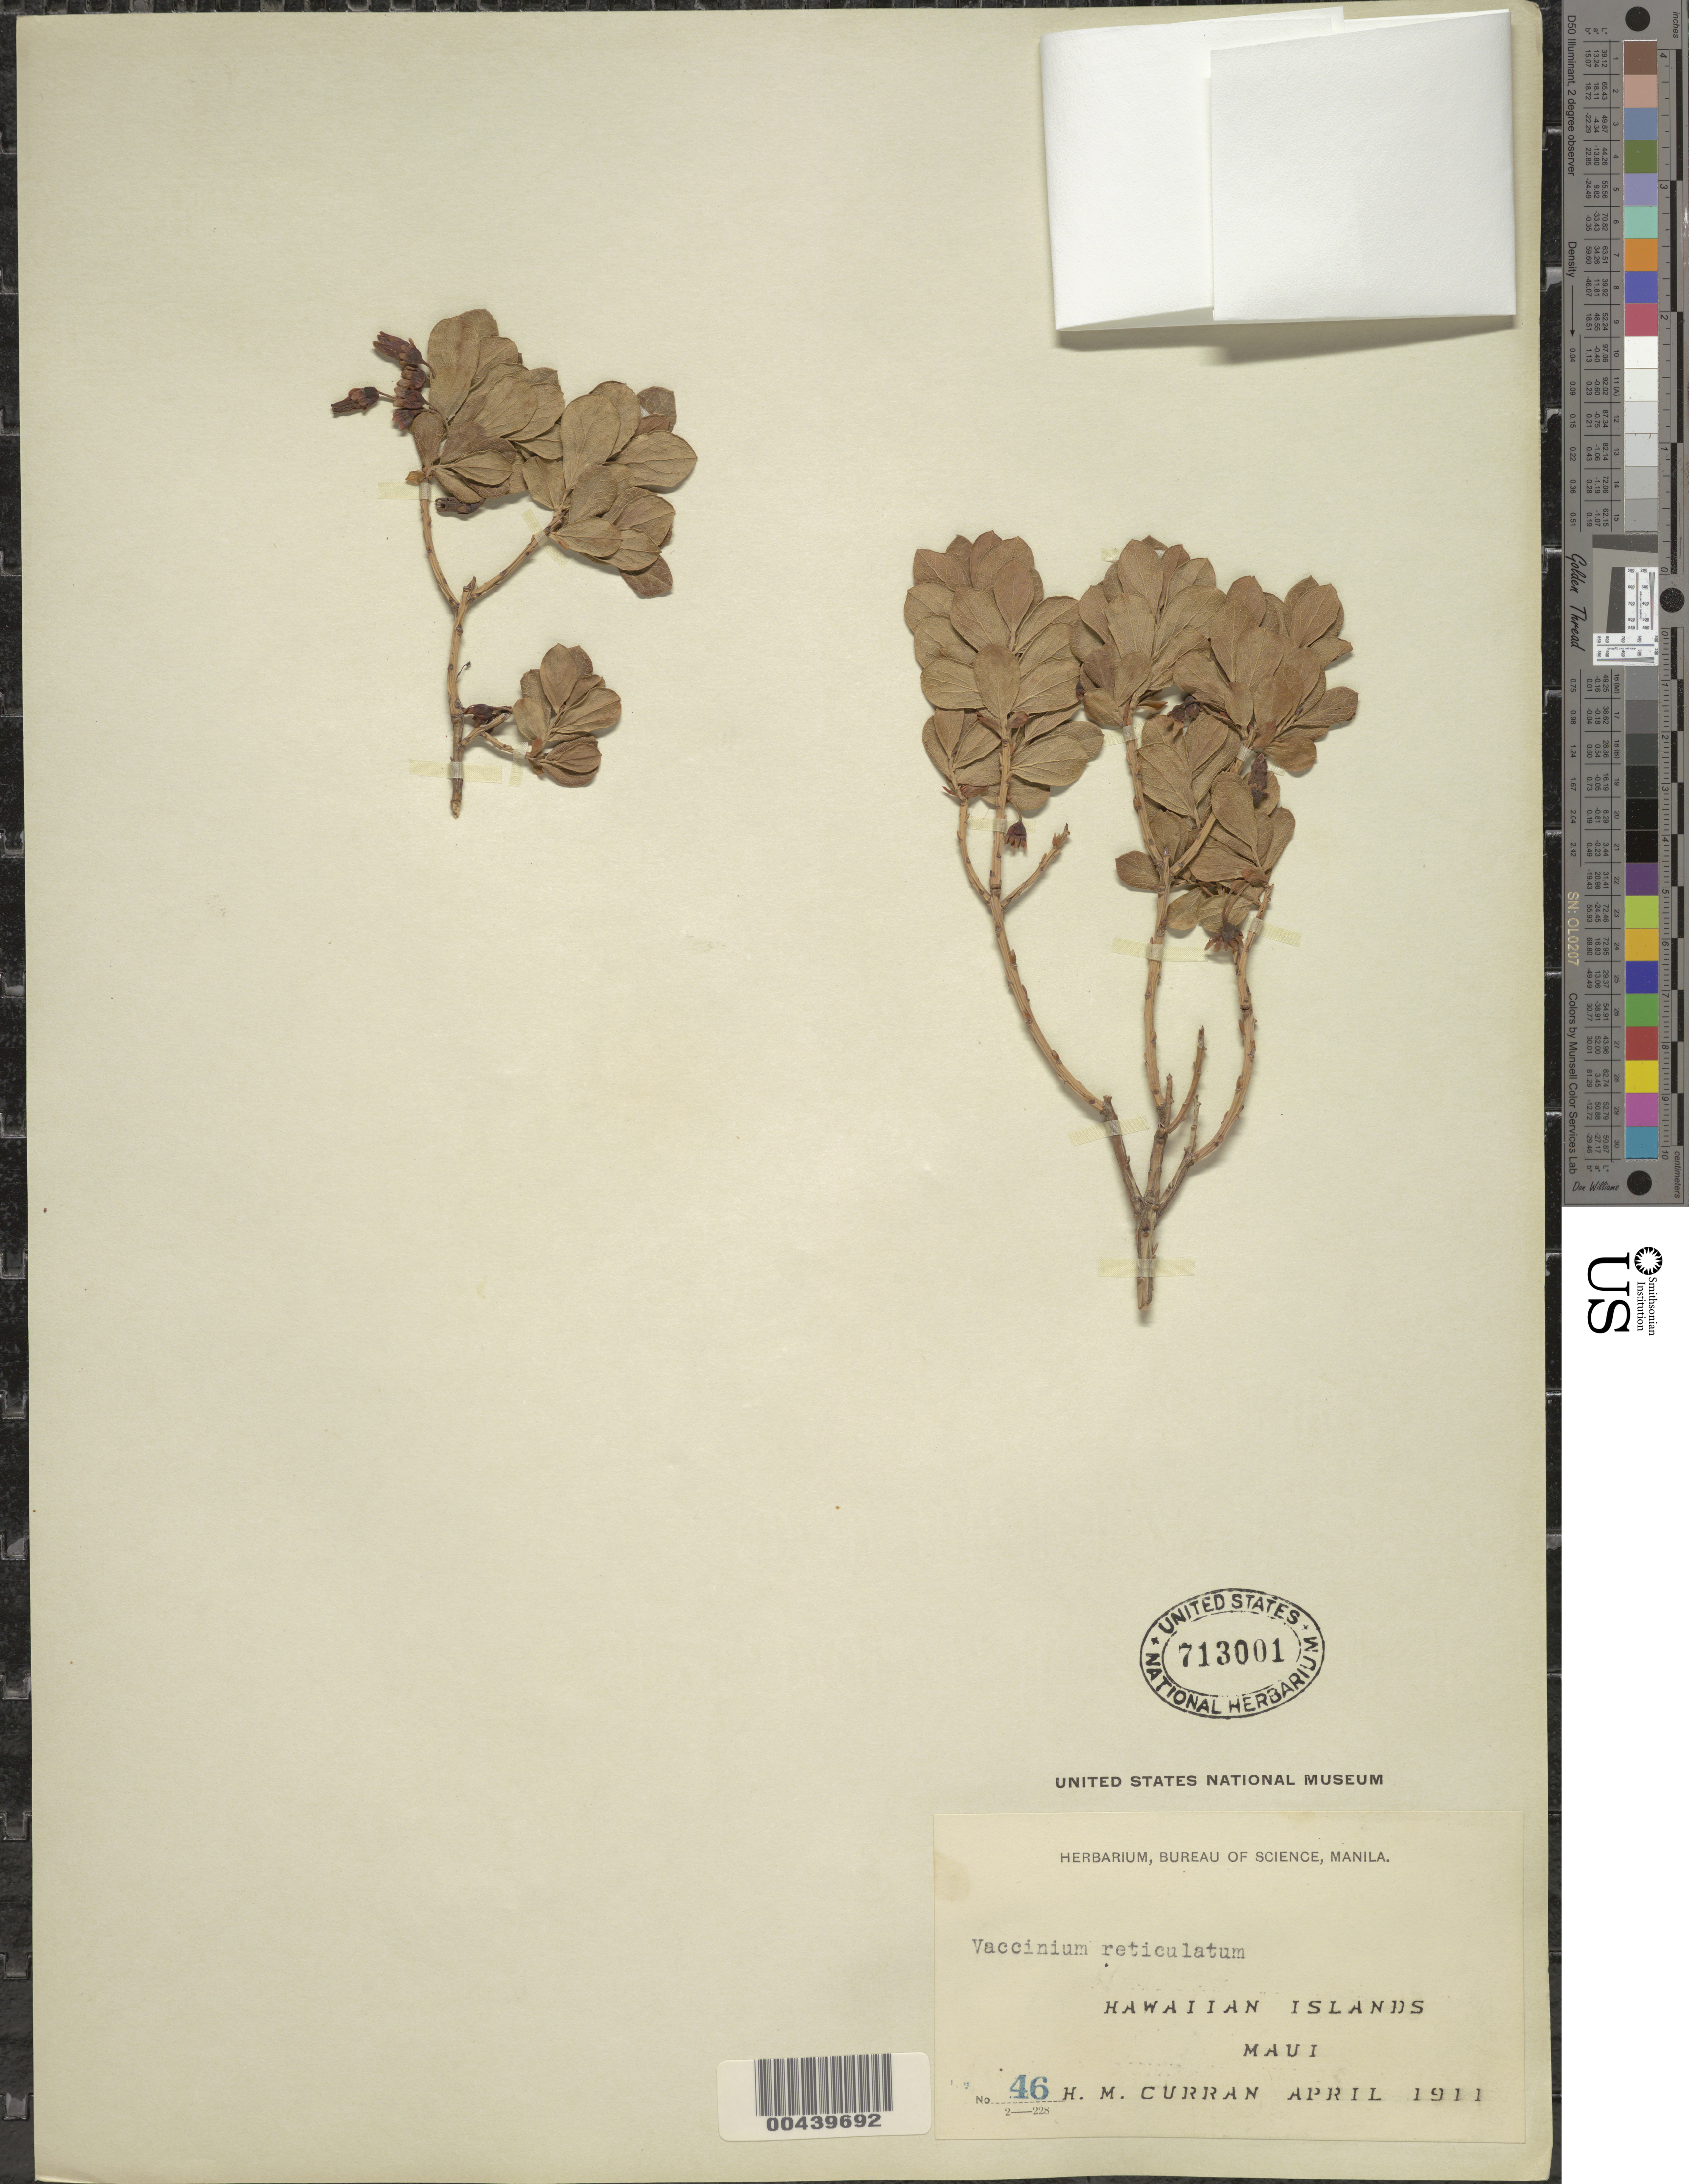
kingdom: Plantae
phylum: Tracheophyta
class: Magnoliopsida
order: Ericales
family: Ericaceae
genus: Vaccinium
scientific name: Vaccinium reticulatum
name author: Sm.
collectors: H. M. Curran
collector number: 46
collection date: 1911-04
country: United States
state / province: Hawaii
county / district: Maui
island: Maui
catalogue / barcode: US 713001